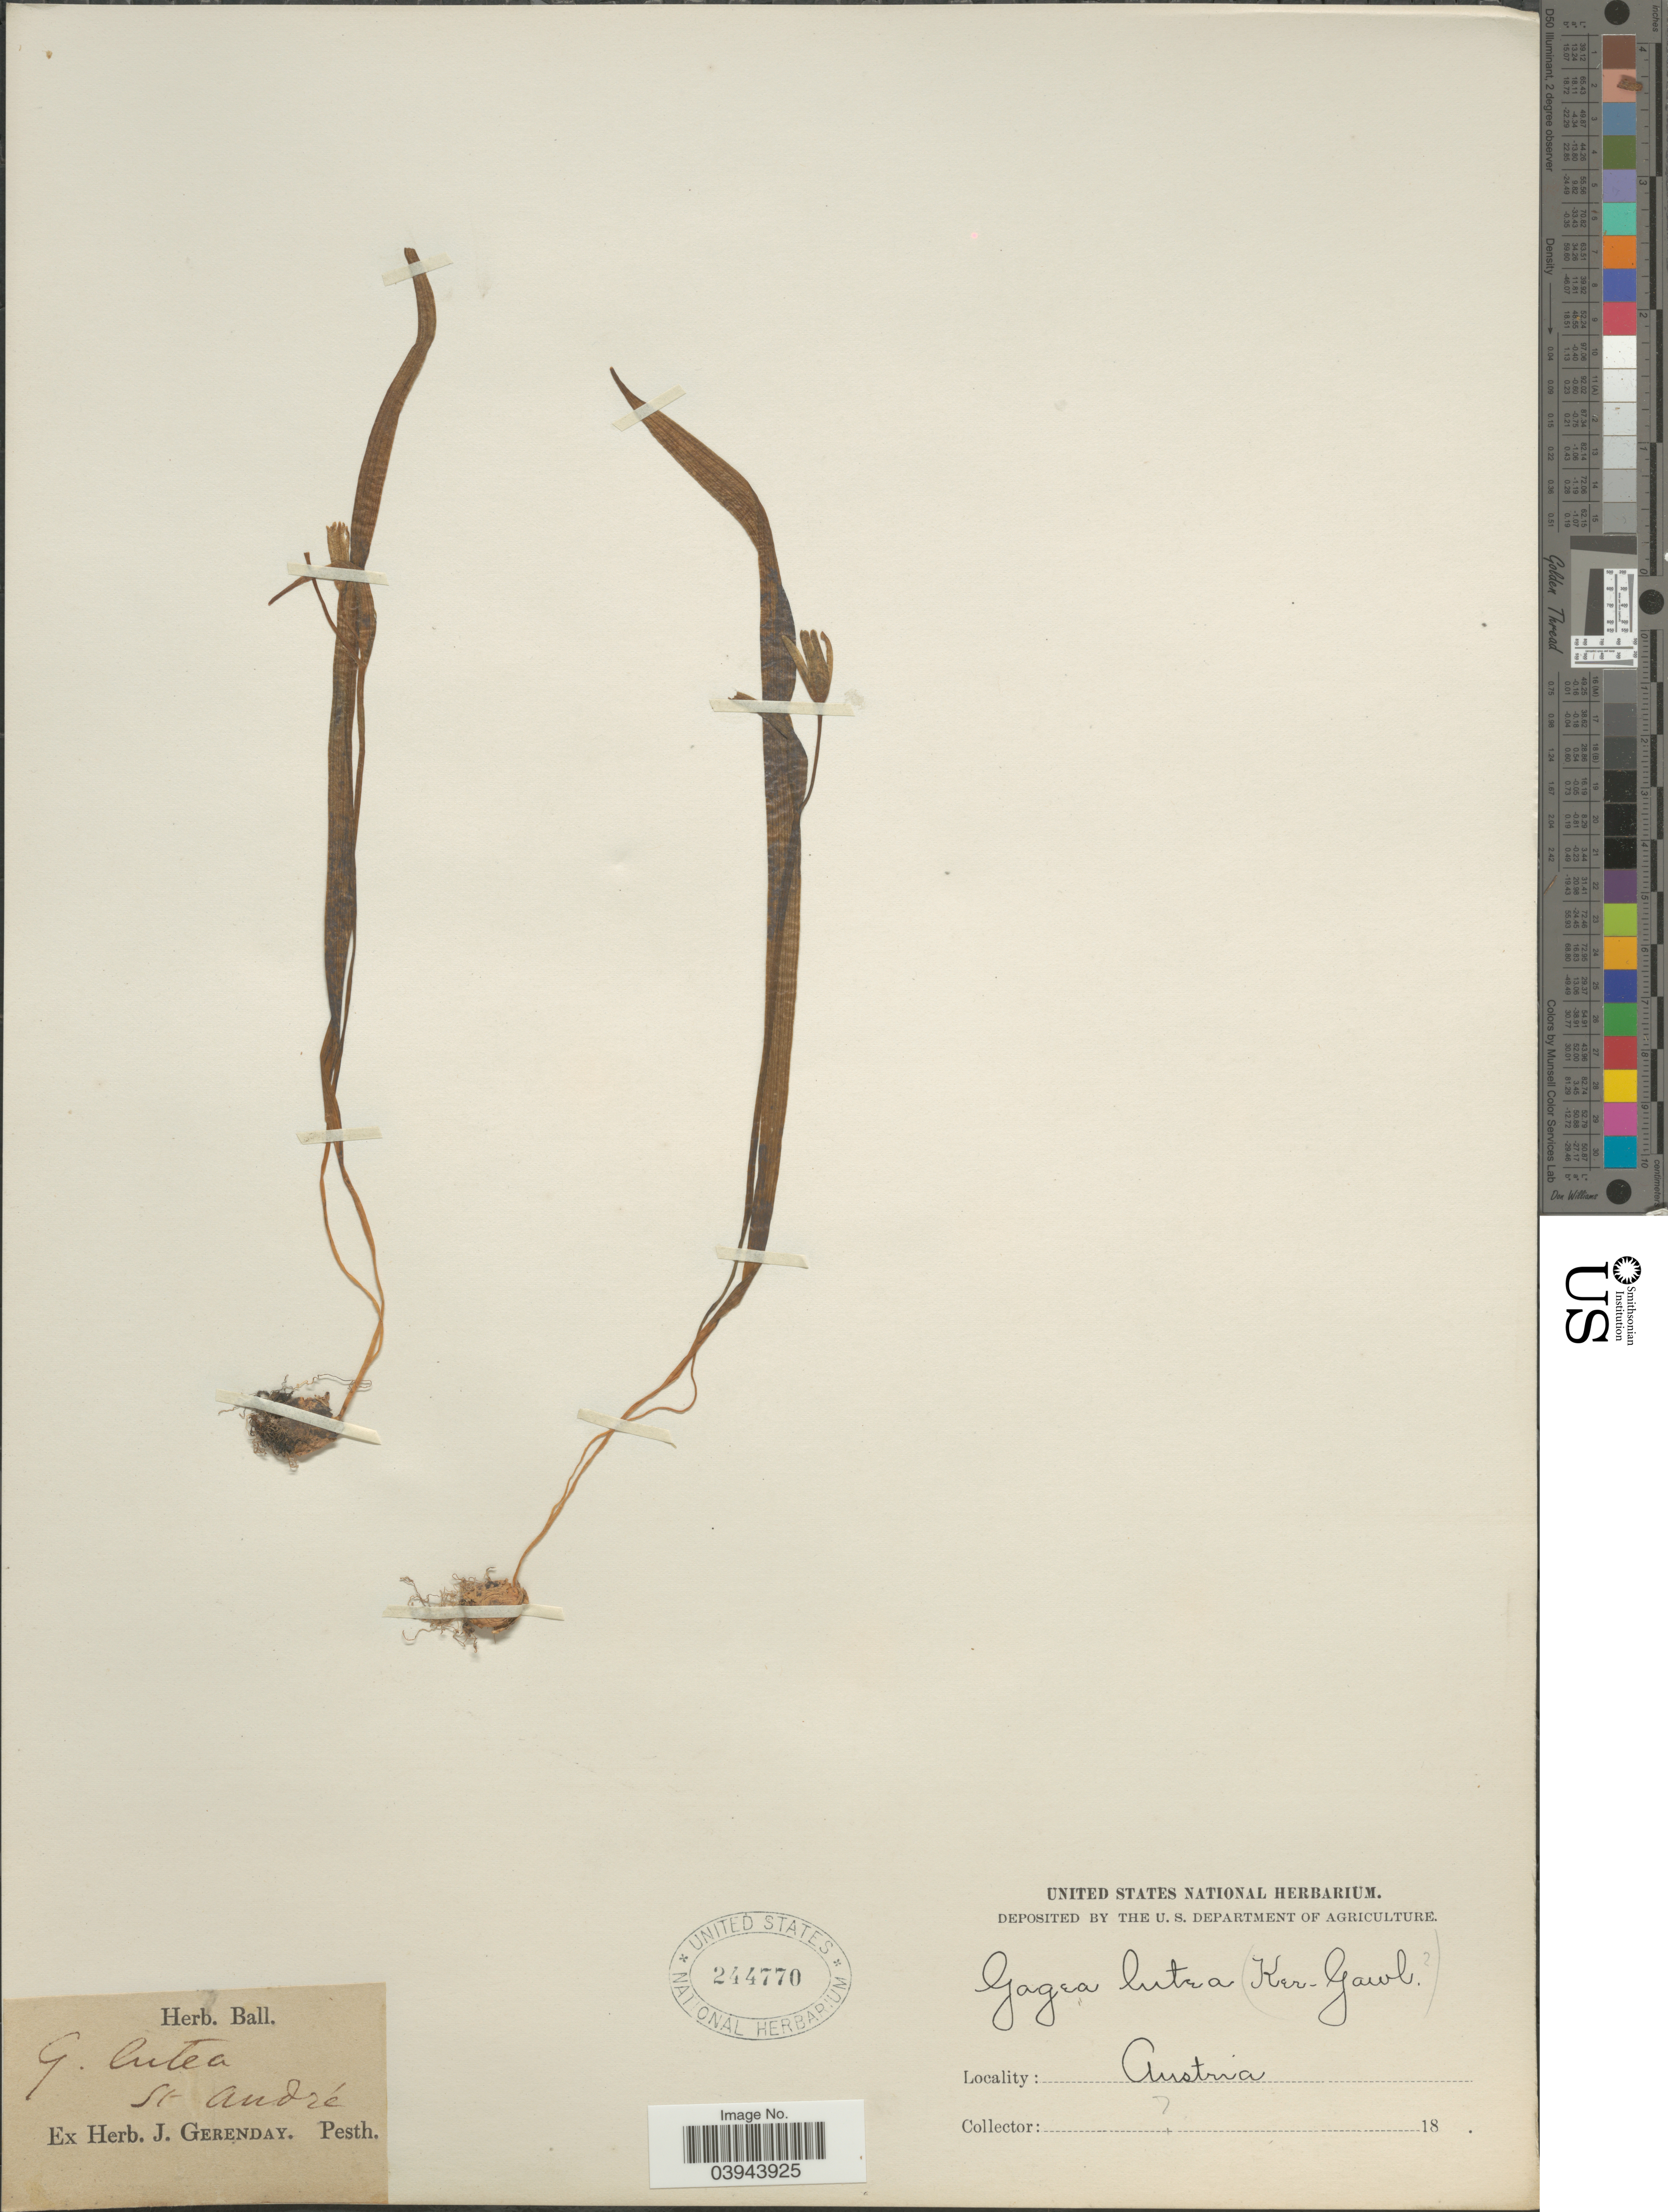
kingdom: Plantae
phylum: Tracheophyta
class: Liliopsida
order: Liliales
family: Liliaceae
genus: Gagea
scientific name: Gagea lutea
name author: (L.) Ker Gawl.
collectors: Ex herb. J. Gerenday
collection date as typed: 18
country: Austria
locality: St André.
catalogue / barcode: US 244770